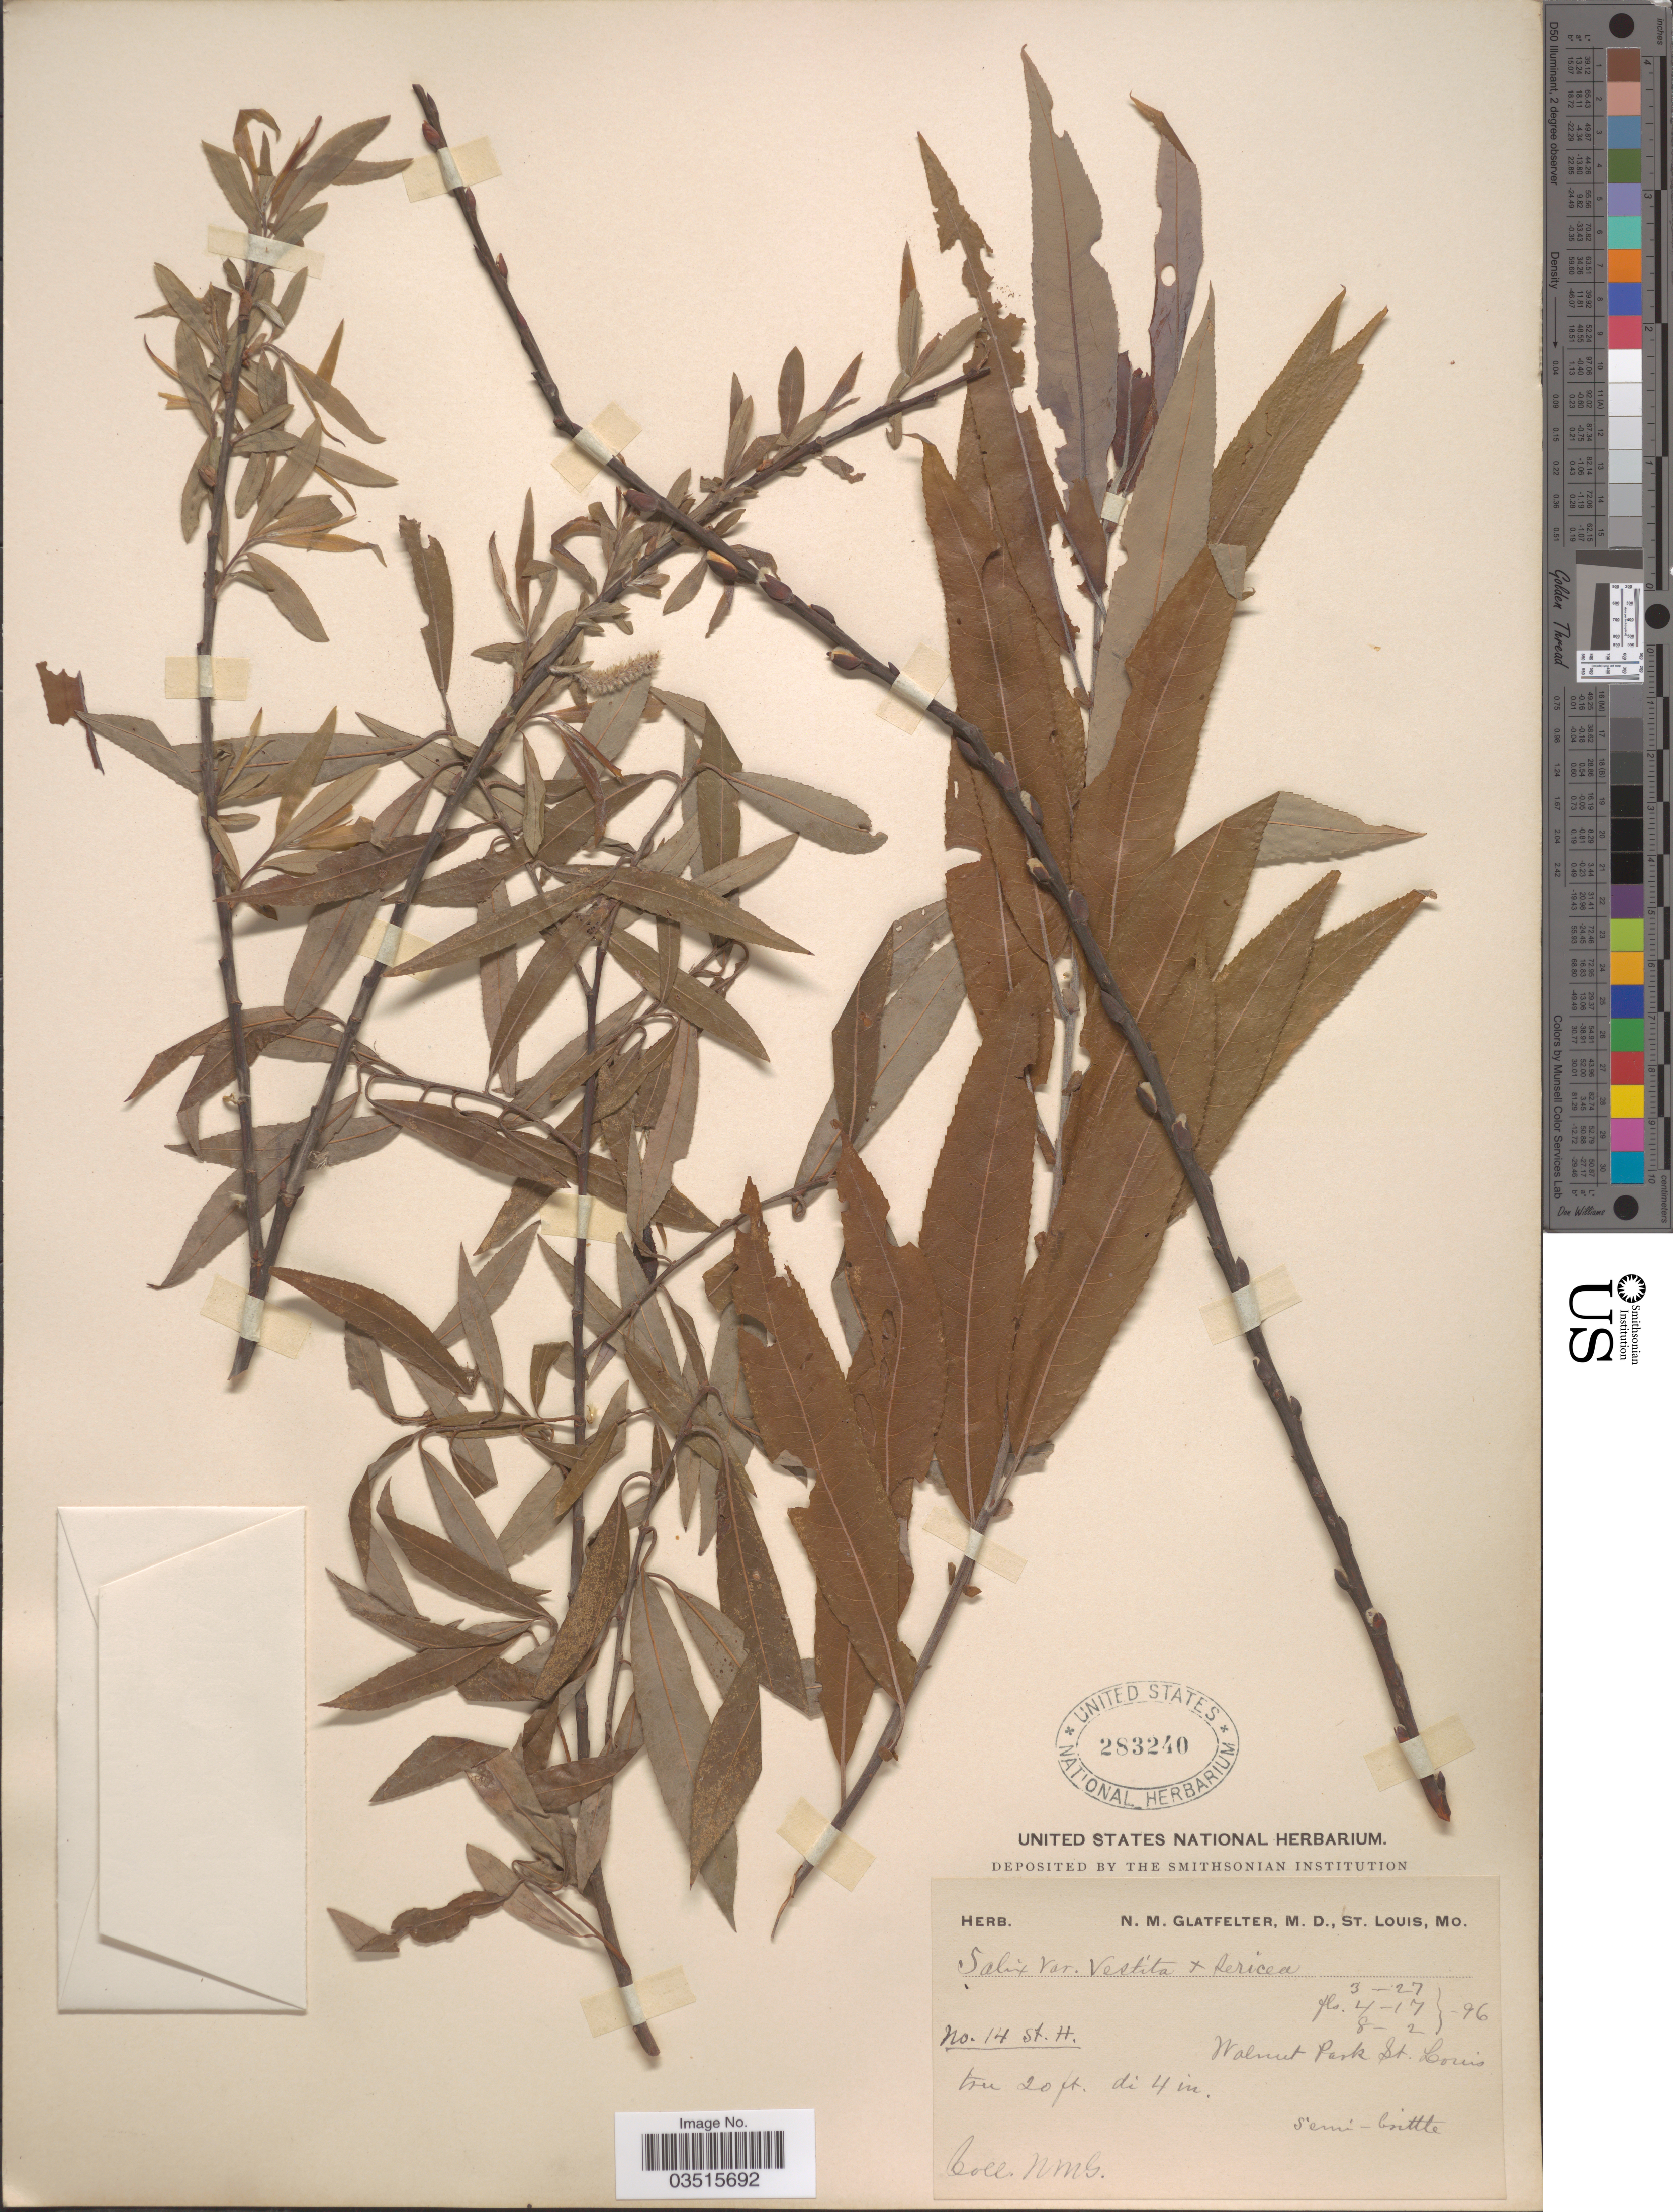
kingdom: Plantae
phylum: Tracheophyta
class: Magnoliopsida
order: Malpighiales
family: Salicaceae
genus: Salix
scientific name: Salix missouriensis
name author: Bebb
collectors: N. M. Glatfelter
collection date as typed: Transcribed d/m/y: 27/3/96 to 2/8/96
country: United States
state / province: Missouri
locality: Walnut Park. St. Louis.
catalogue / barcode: US 283240